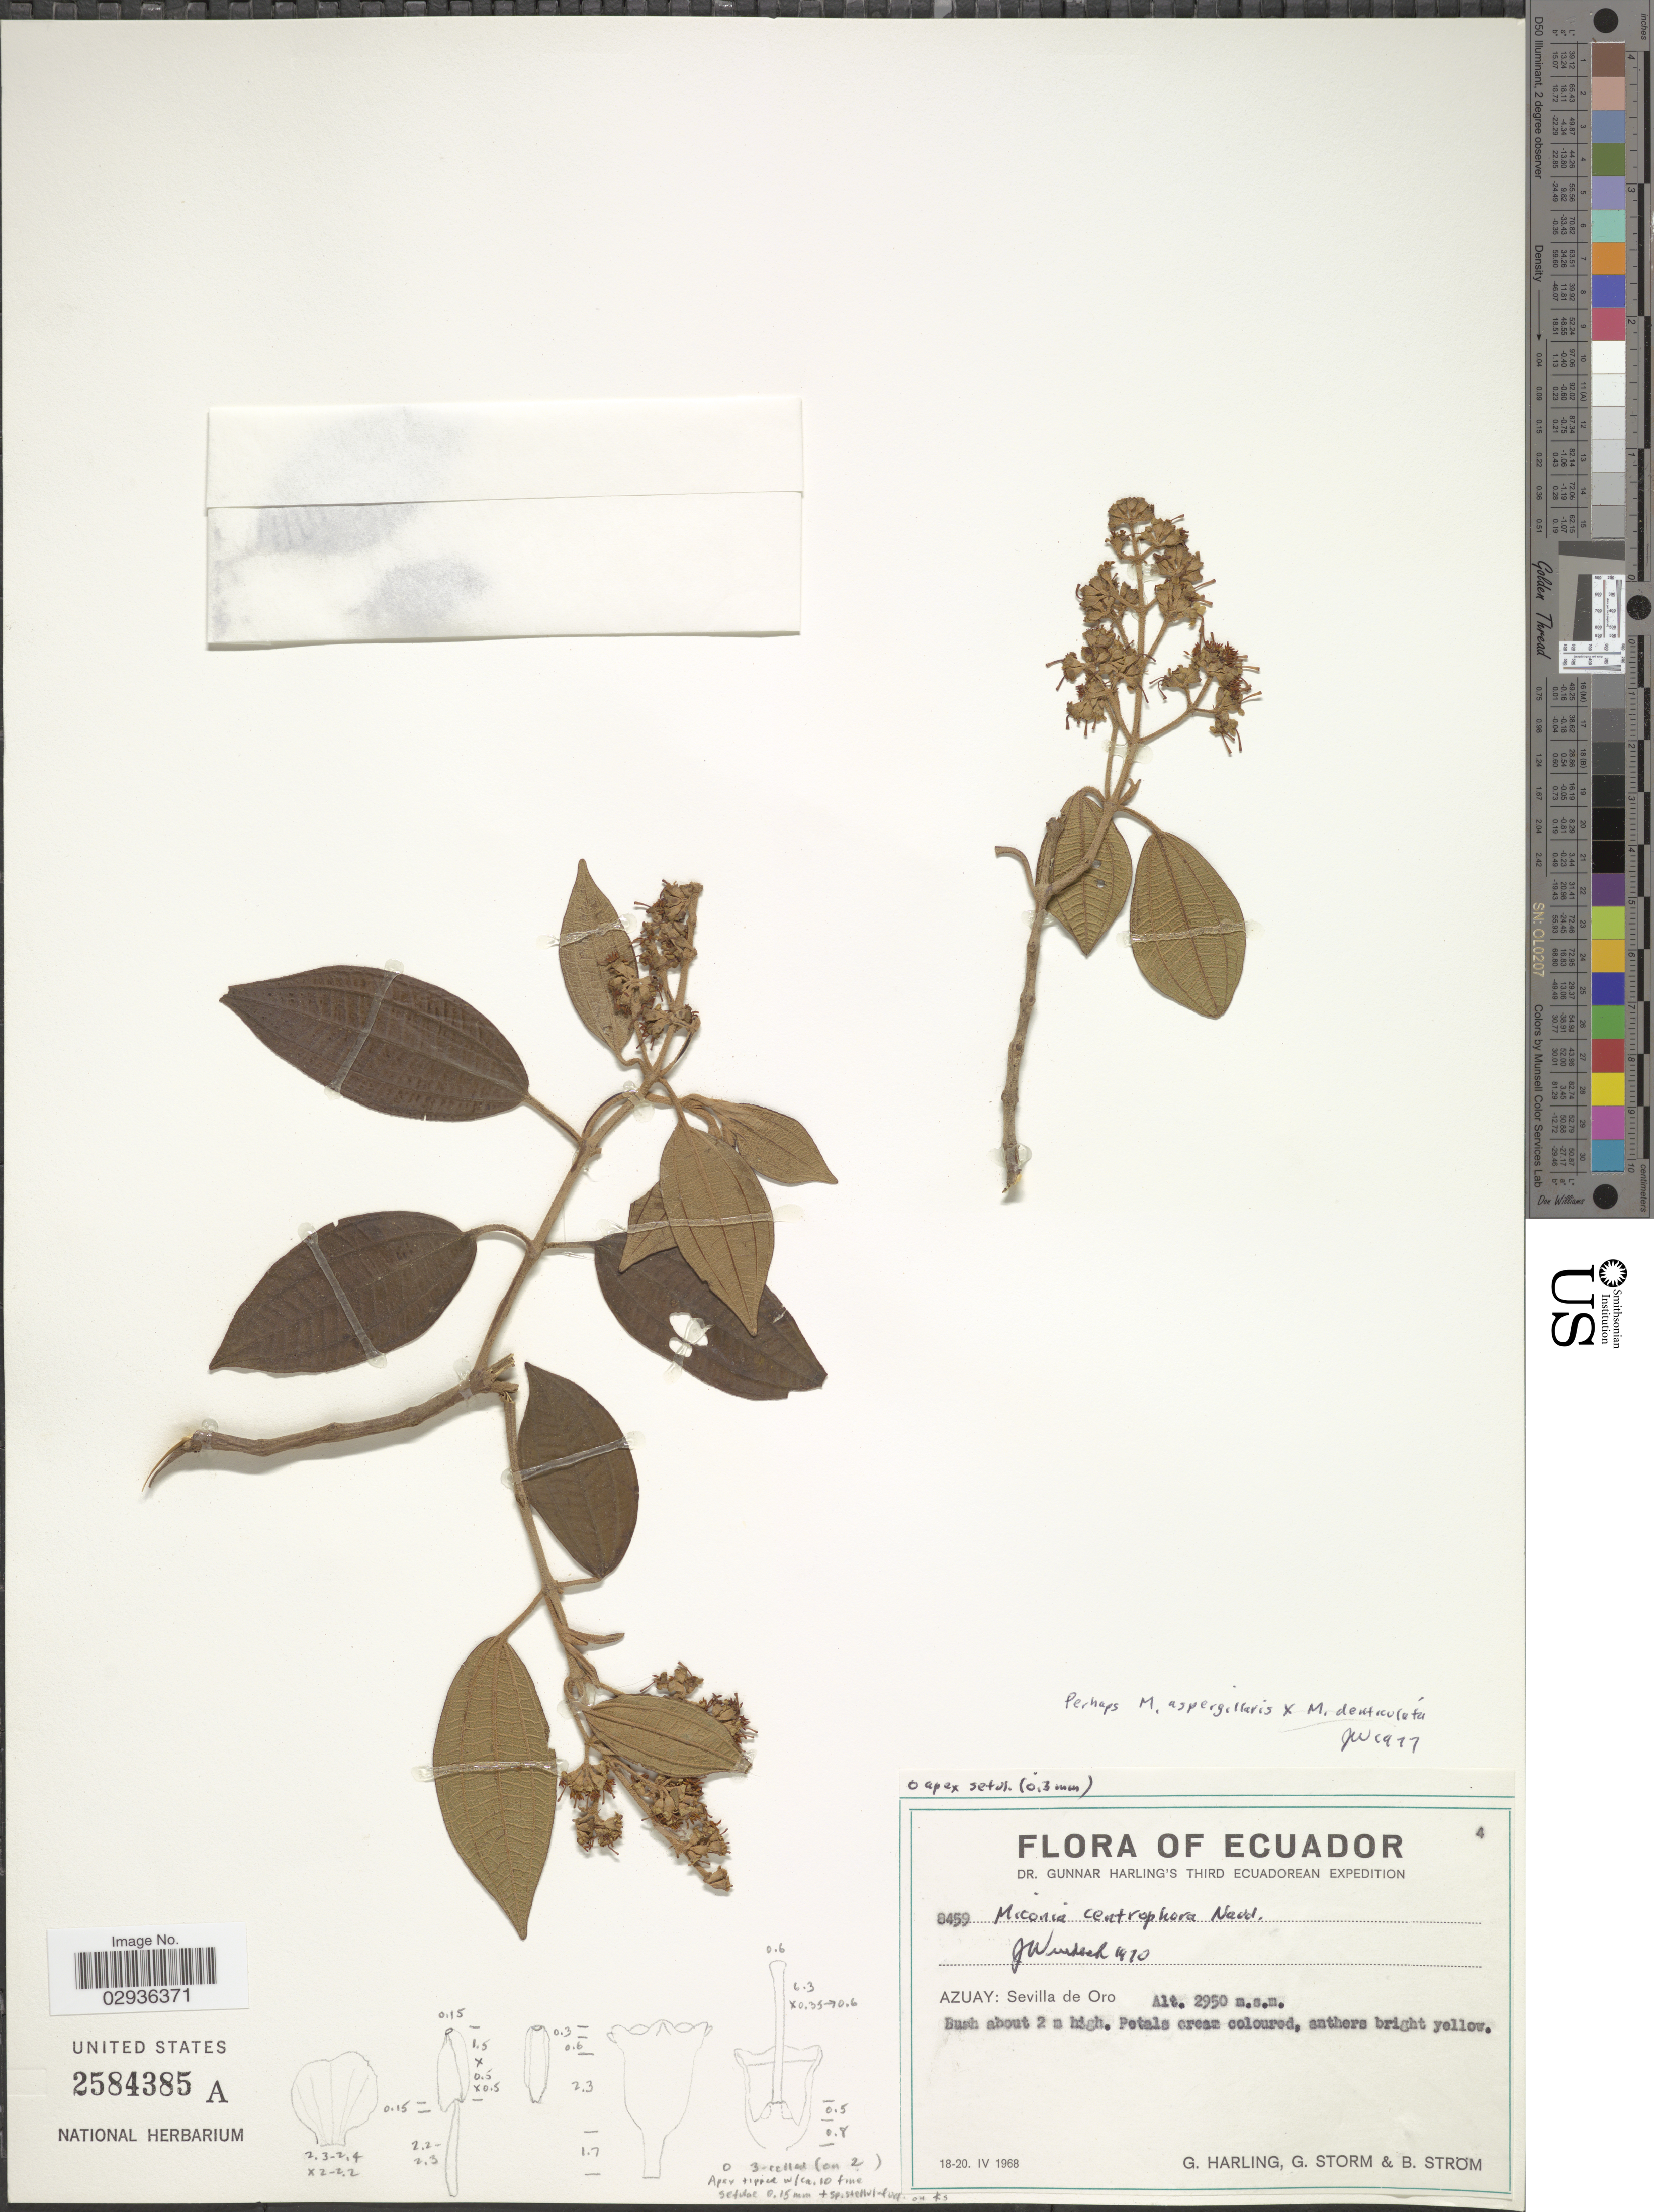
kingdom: Plantae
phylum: Tracheophyta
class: Magnoliopsida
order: Myrtales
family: Melastomataceae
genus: Miconia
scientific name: Miconia aspergillaris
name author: (Bonpl.) Naudin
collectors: G. Harling, G. Storm & B. Ström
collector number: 8459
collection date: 1968-04-18/1968-04-20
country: Ecuador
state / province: Azuay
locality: Sevilla de Oro.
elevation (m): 2950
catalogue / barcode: US 2584385A